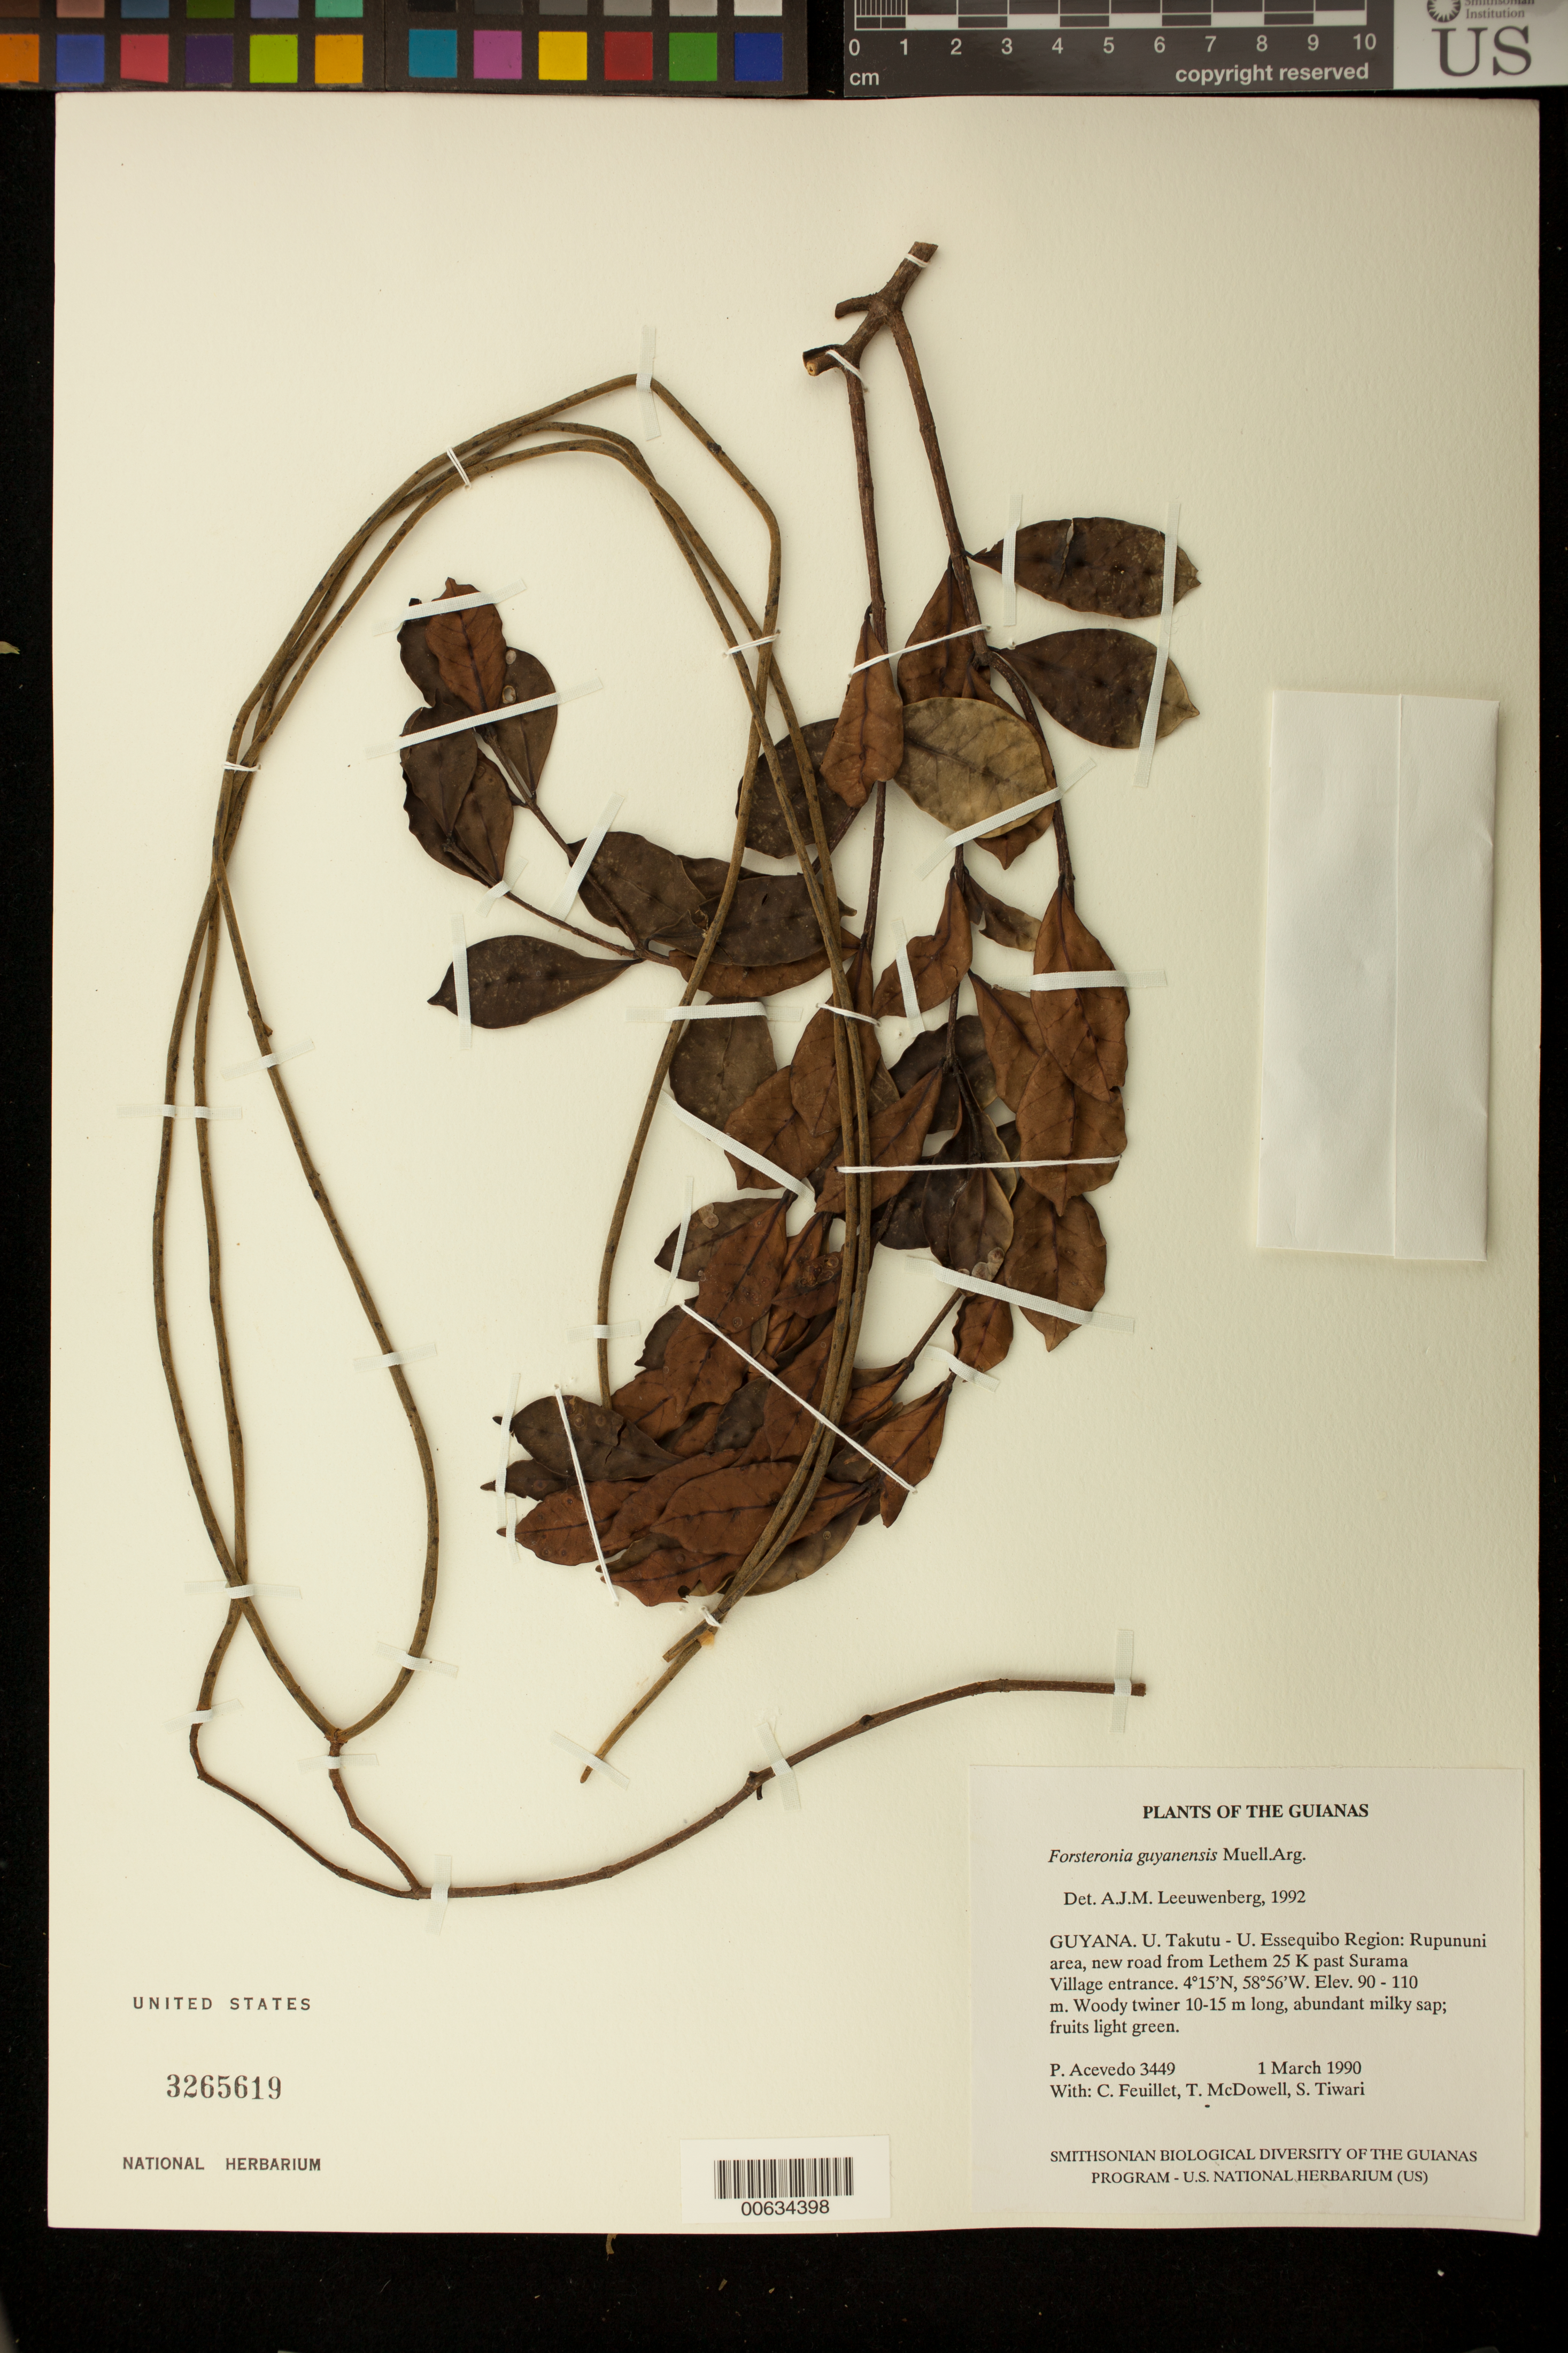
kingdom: Plantae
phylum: Tracheophyta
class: Magnoliopsida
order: Gentianales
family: Apocynaceae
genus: Forsteronia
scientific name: Forsteronia guyanensis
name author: Müll. Arg.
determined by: Leeuwenberg, A. J. M.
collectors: P. Acevedo-Rodr., C. Feuillet, T. McDowell & S. Tiwari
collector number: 3449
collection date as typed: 01 Mar 1990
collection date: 1990-03-01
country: Guyana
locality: U. Takutu - U. Essequibo. Rupununi area, new road from Lethem 25 K past Surama Village entrance.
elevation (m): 90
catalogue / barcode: US 3265619